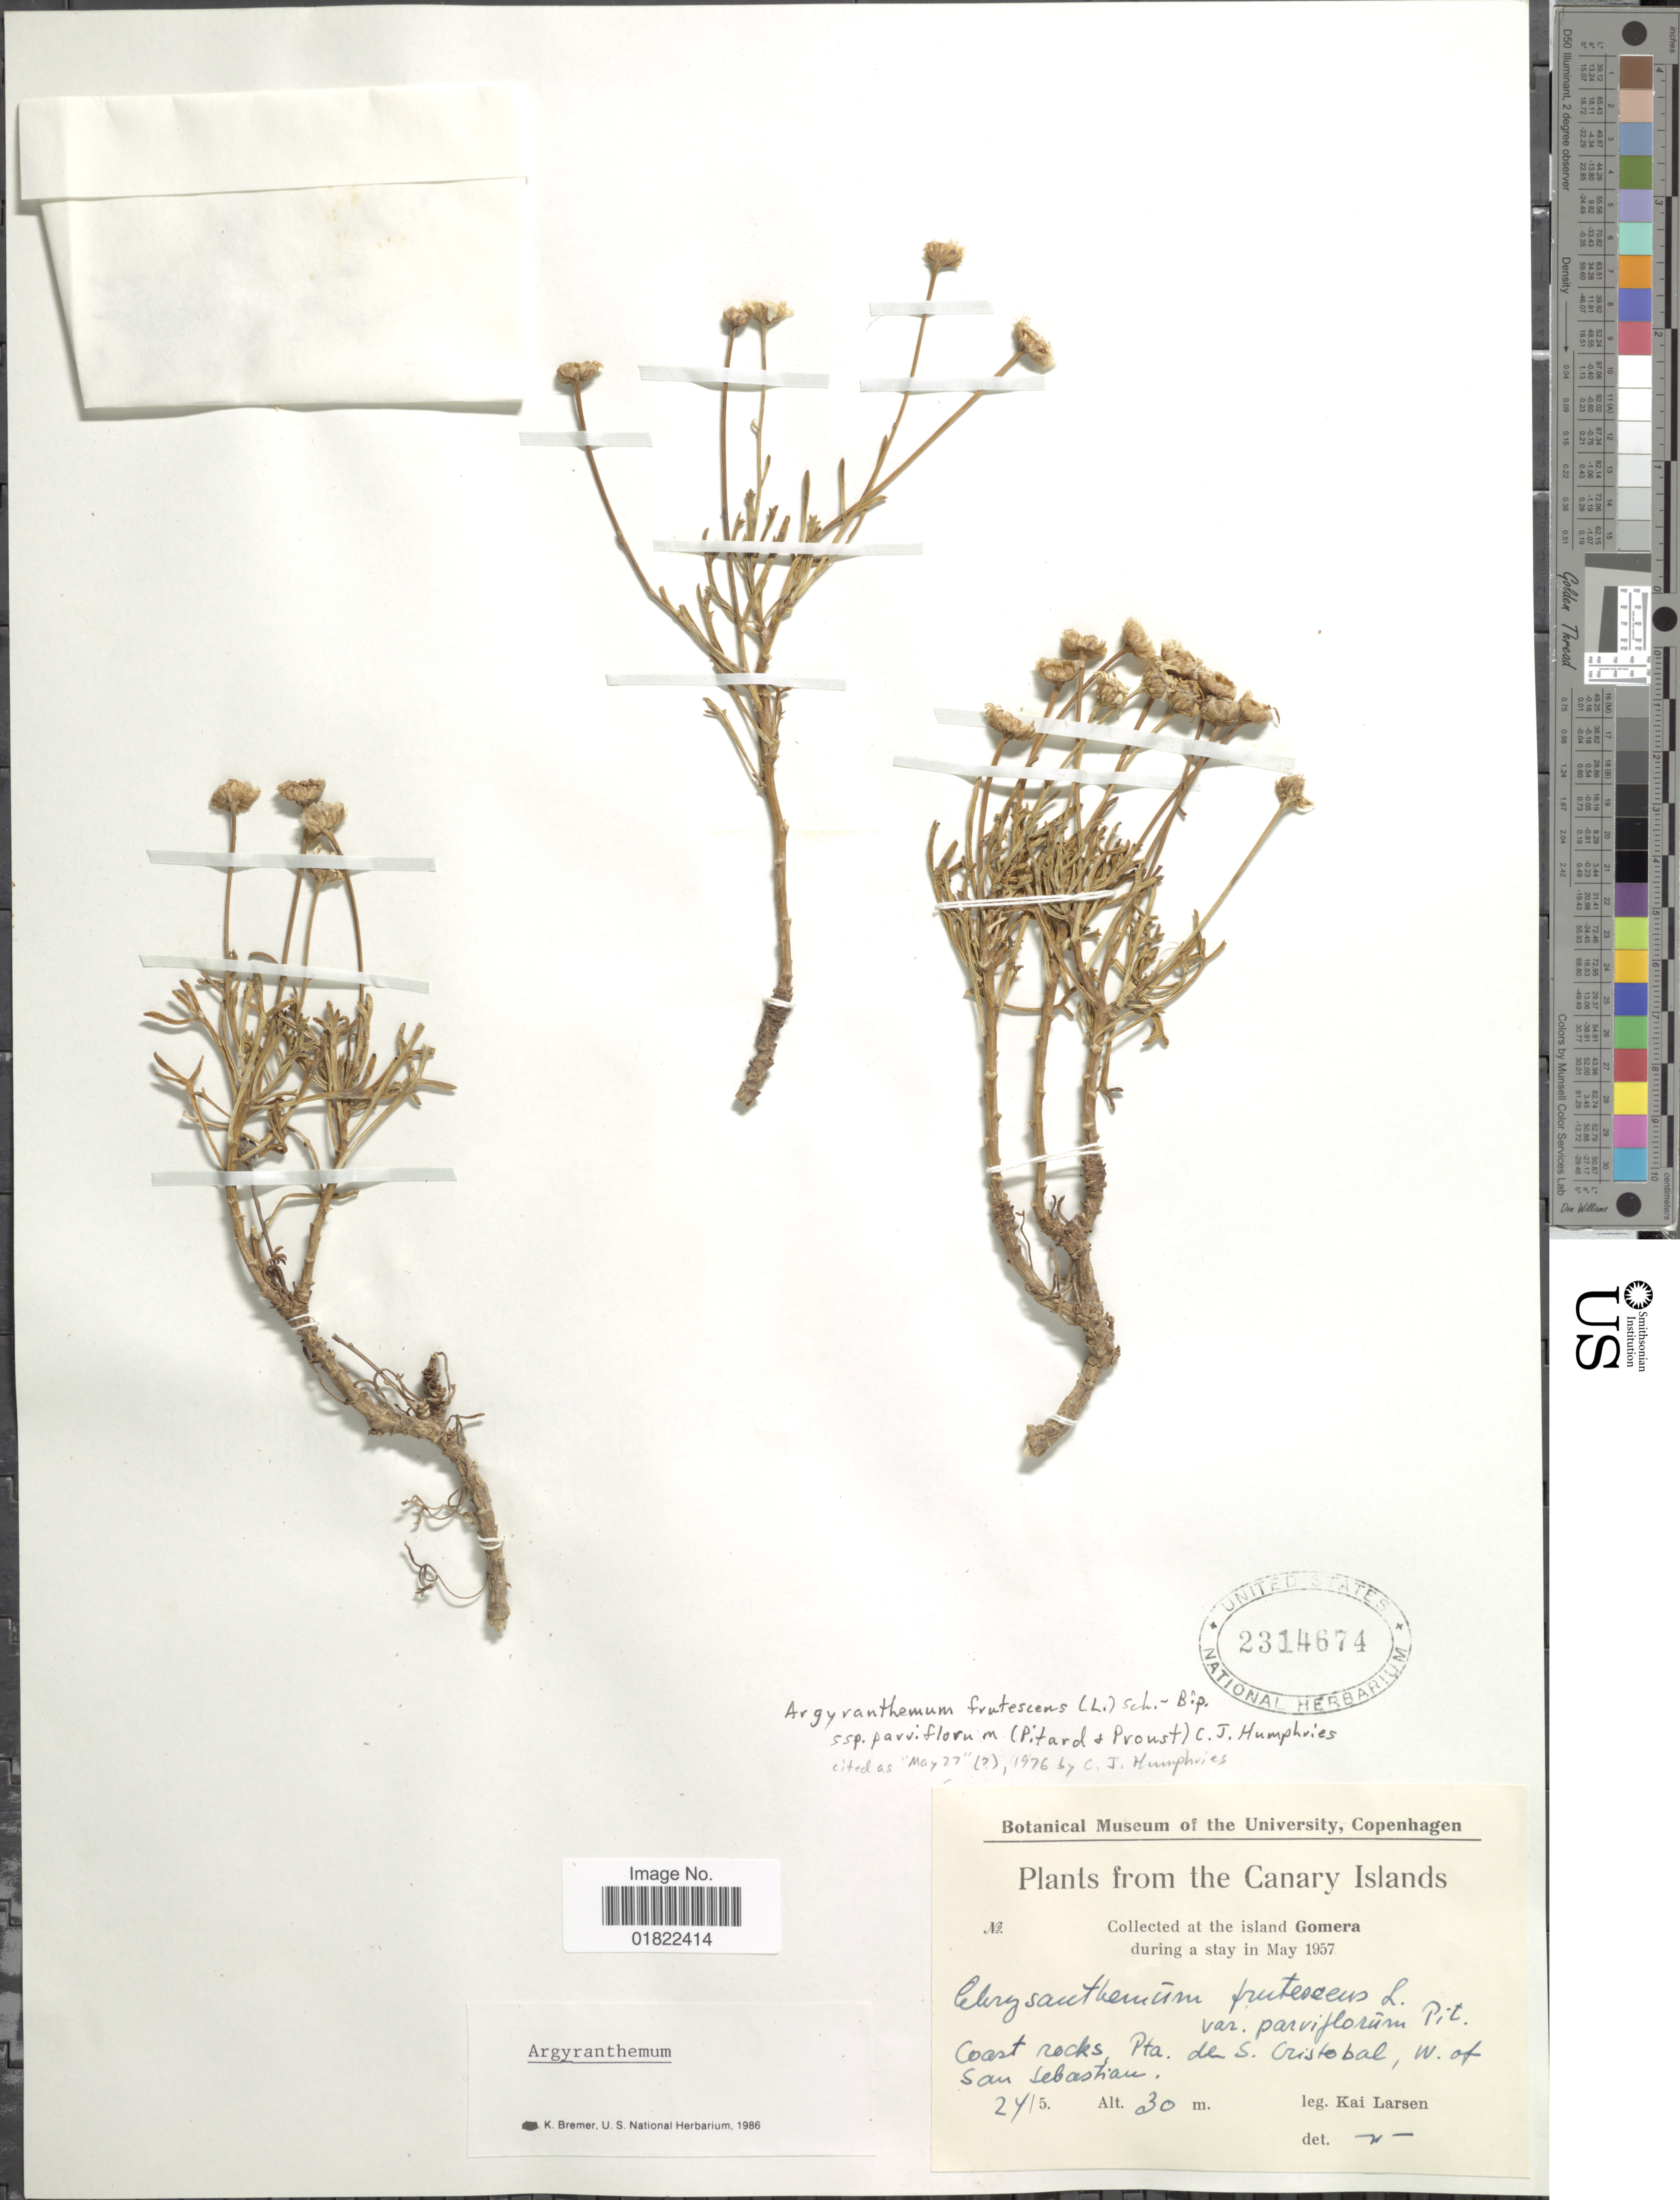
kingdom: Plantae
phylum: Tracheophyta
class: Magnoliopsida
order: Asterales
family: Asteraceae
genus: Argyranthemum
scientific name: Argyranthemum frutescens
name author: L.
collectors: K. Larsen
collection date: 1957-05-24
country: Spain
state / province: Canarias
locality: The Canary Island, Coast rock, Pta den S Cristobal; W of San Sebastian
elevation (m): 30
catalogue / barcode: US 2314674